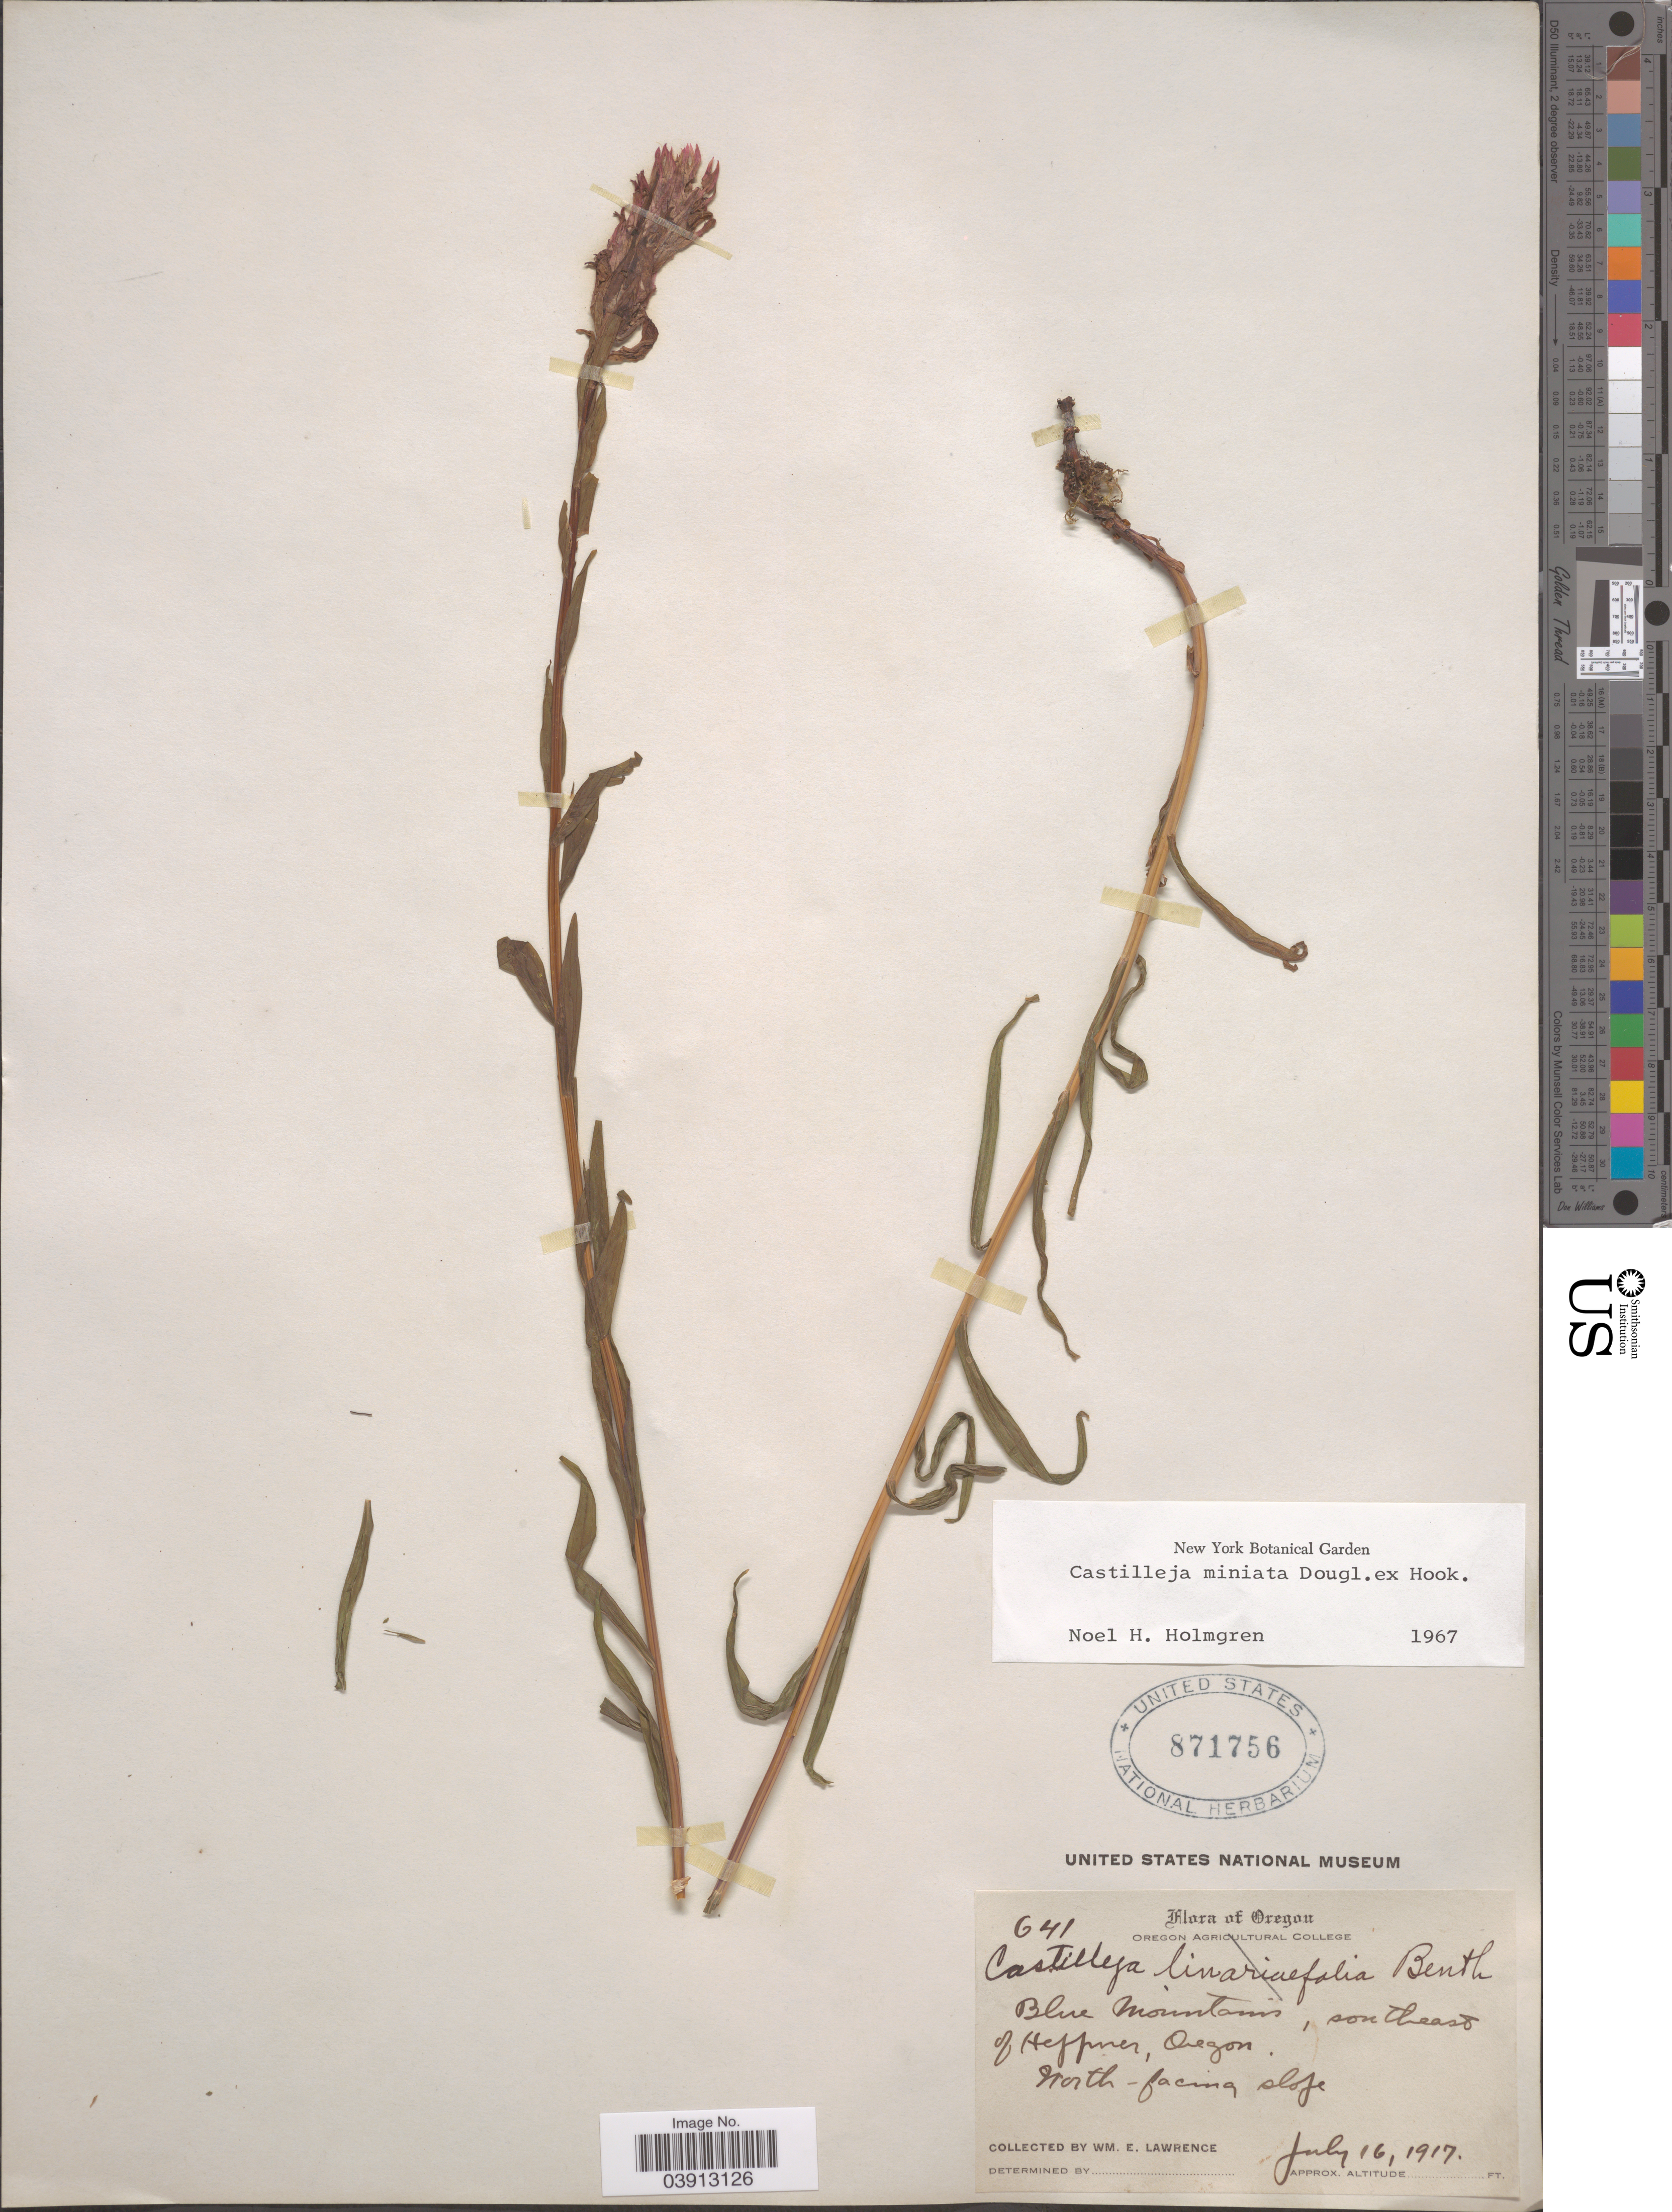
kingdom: Plantae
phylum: Tracheophyta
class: Magnoliopsida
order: Lamiales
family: Orobanchaceae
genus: Castilleja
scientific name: Castilleja miniata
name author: Douglas ex Hook.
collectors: W. Lawrence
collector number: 641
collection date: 1917-07-16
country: United States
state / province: Oregon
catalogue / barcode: US 871756